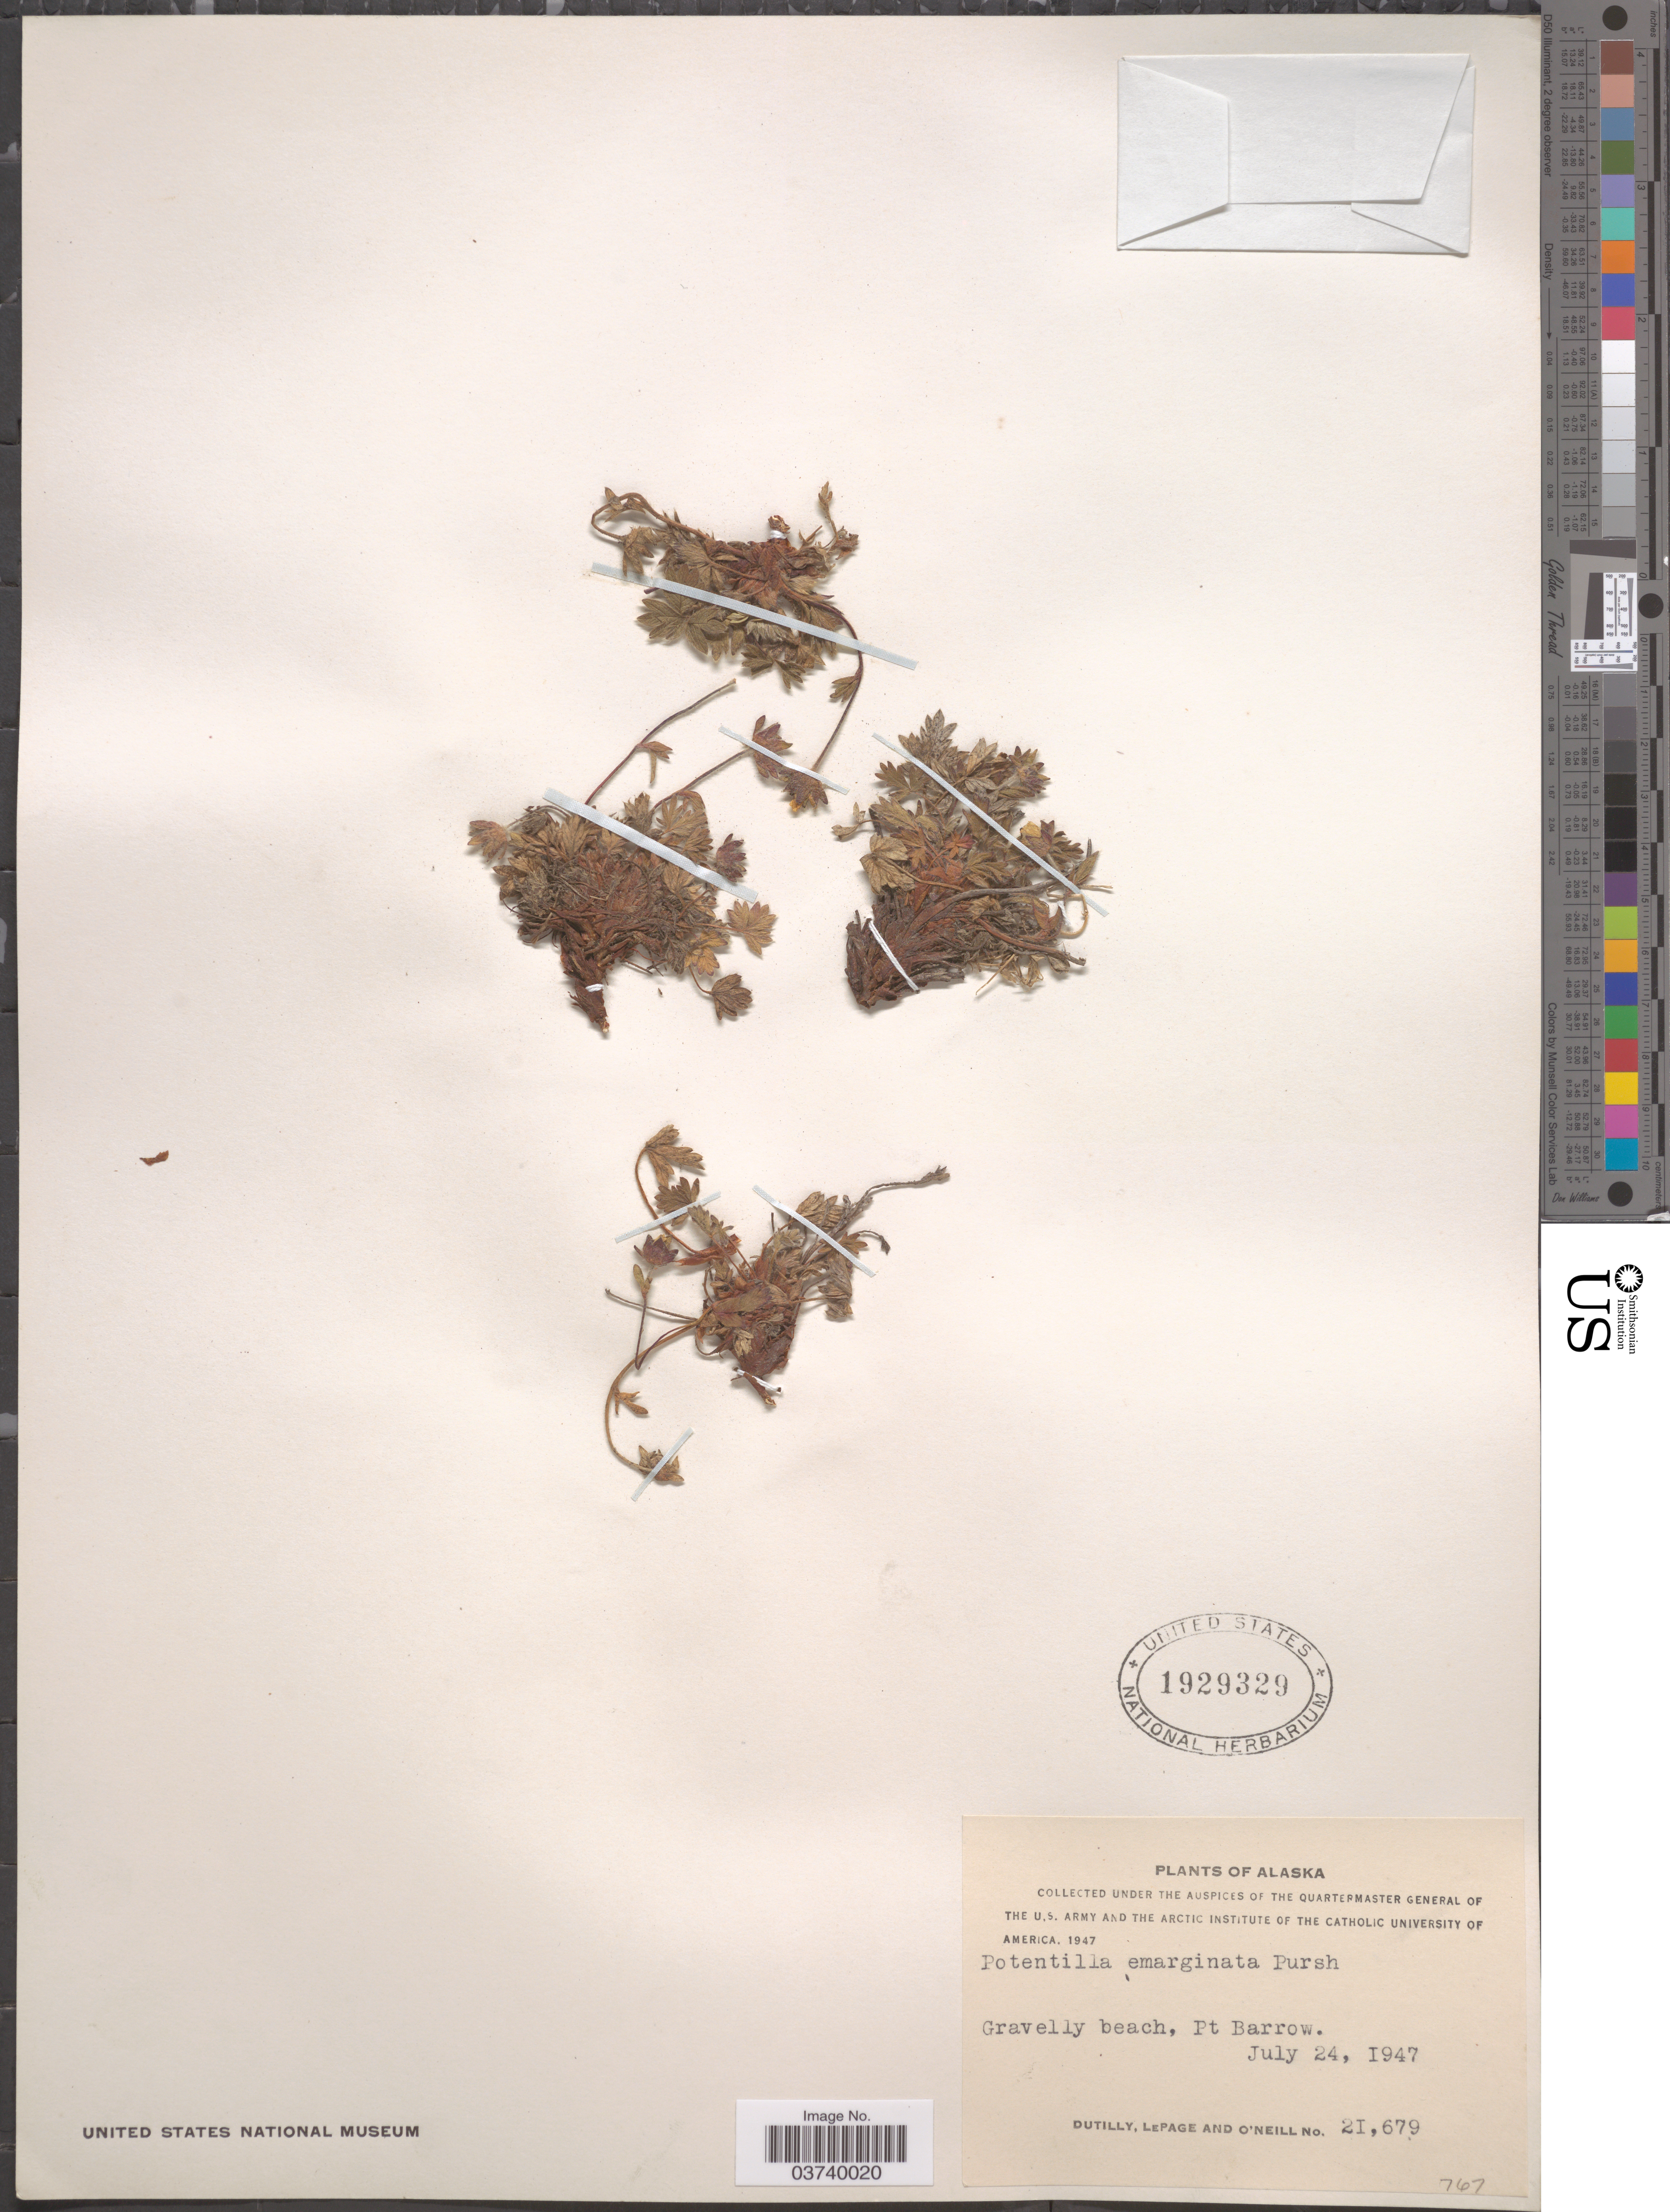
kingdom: Plantae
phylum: Tracheophyta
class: Magnoliopsida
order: Rosales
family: Rosaceae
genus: Potentilla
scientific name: Potentilla hyparctica subsp. hyparctica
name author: Malte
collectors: -. Dutilly, -. LePage & -. O'Neill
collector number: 21679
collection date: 1947-07-24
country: United States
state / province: Alaska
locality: Pt. Barrow.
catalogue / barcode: US 1929329